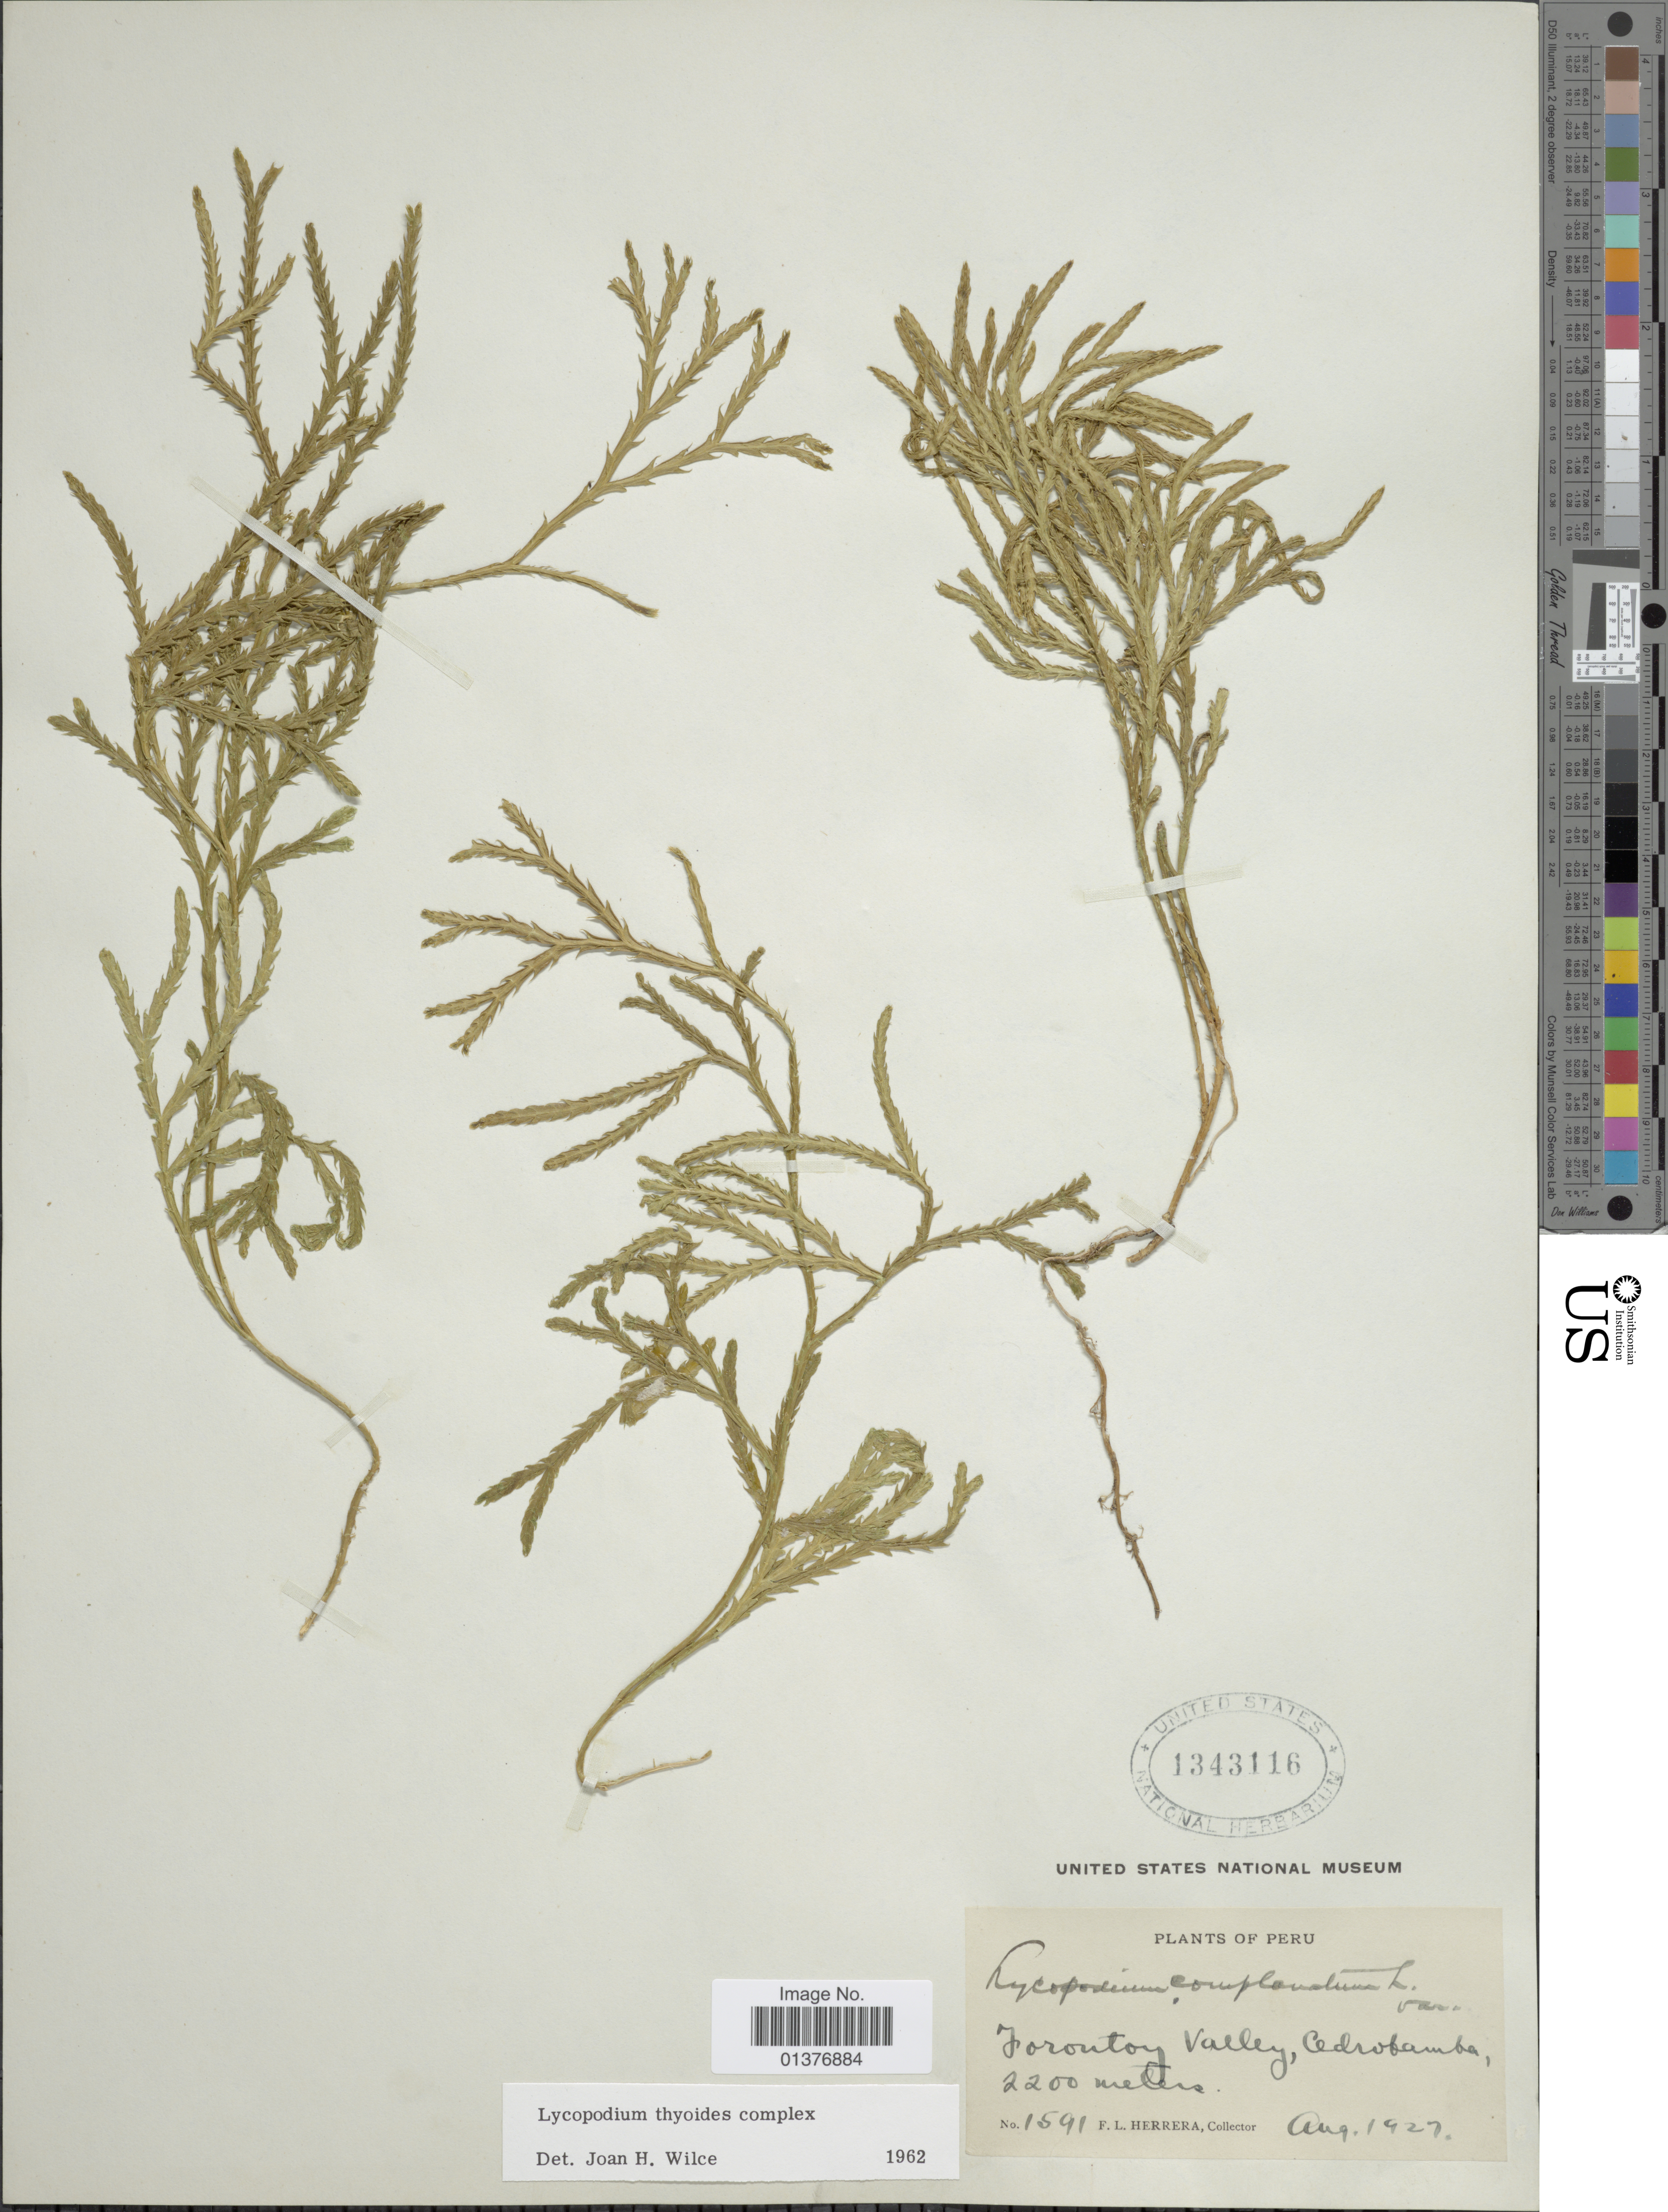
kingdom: Plantae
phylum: Tracheophyta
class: Lycopodiopsida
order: Lycopodiales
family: Lycopodiaceae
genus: Diphasiastrum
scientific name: Diphasiastrum thyoides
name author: (Humb. & Bonpl. ex Willd.) Holub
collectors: F. L. Herrera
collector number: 1591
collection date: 1927-08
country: Peru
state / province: Cusco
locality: Torontoy valley, Cedrobamba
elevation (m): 2200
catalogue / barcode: US 1343116